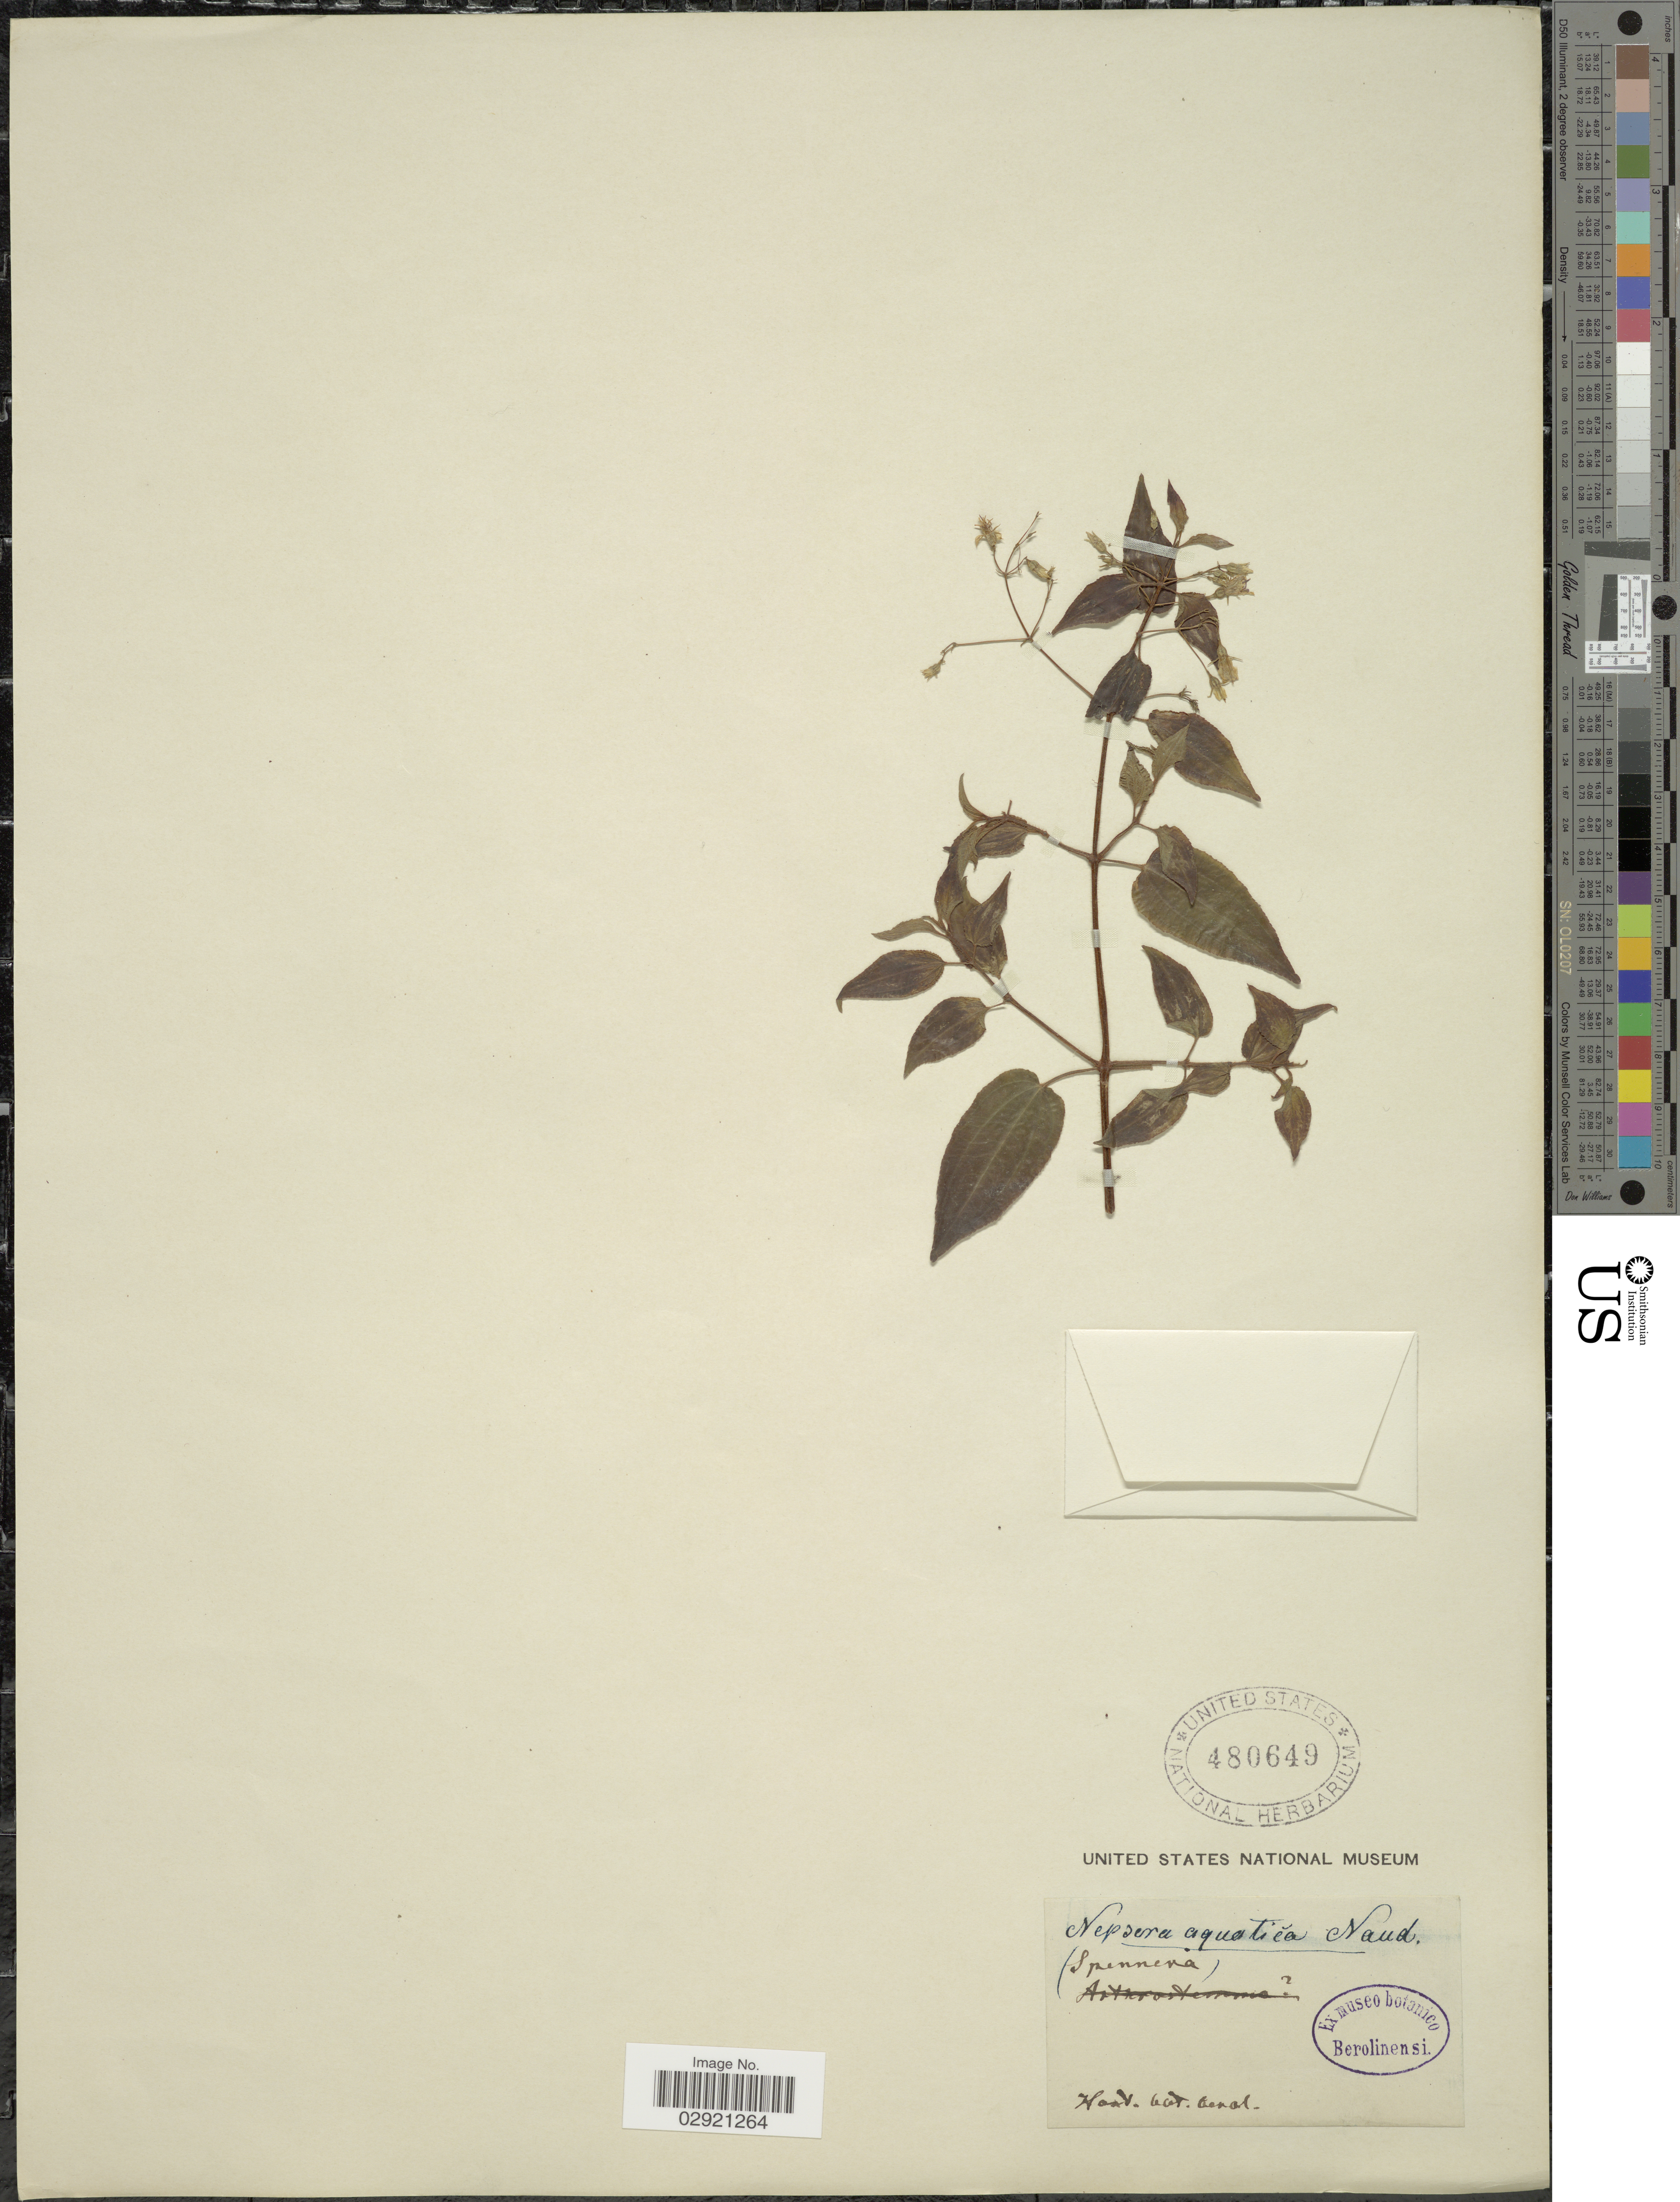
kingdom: Plantae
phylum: Tracheophyta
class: Magnoliopsida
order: Myrtales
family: Melastomataceae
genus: Nepsera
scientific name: Nepsera aquatica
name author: (Aubl.) Naudin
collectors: ex herb. Hort. Bot. Berolinense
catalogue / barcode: US 480649